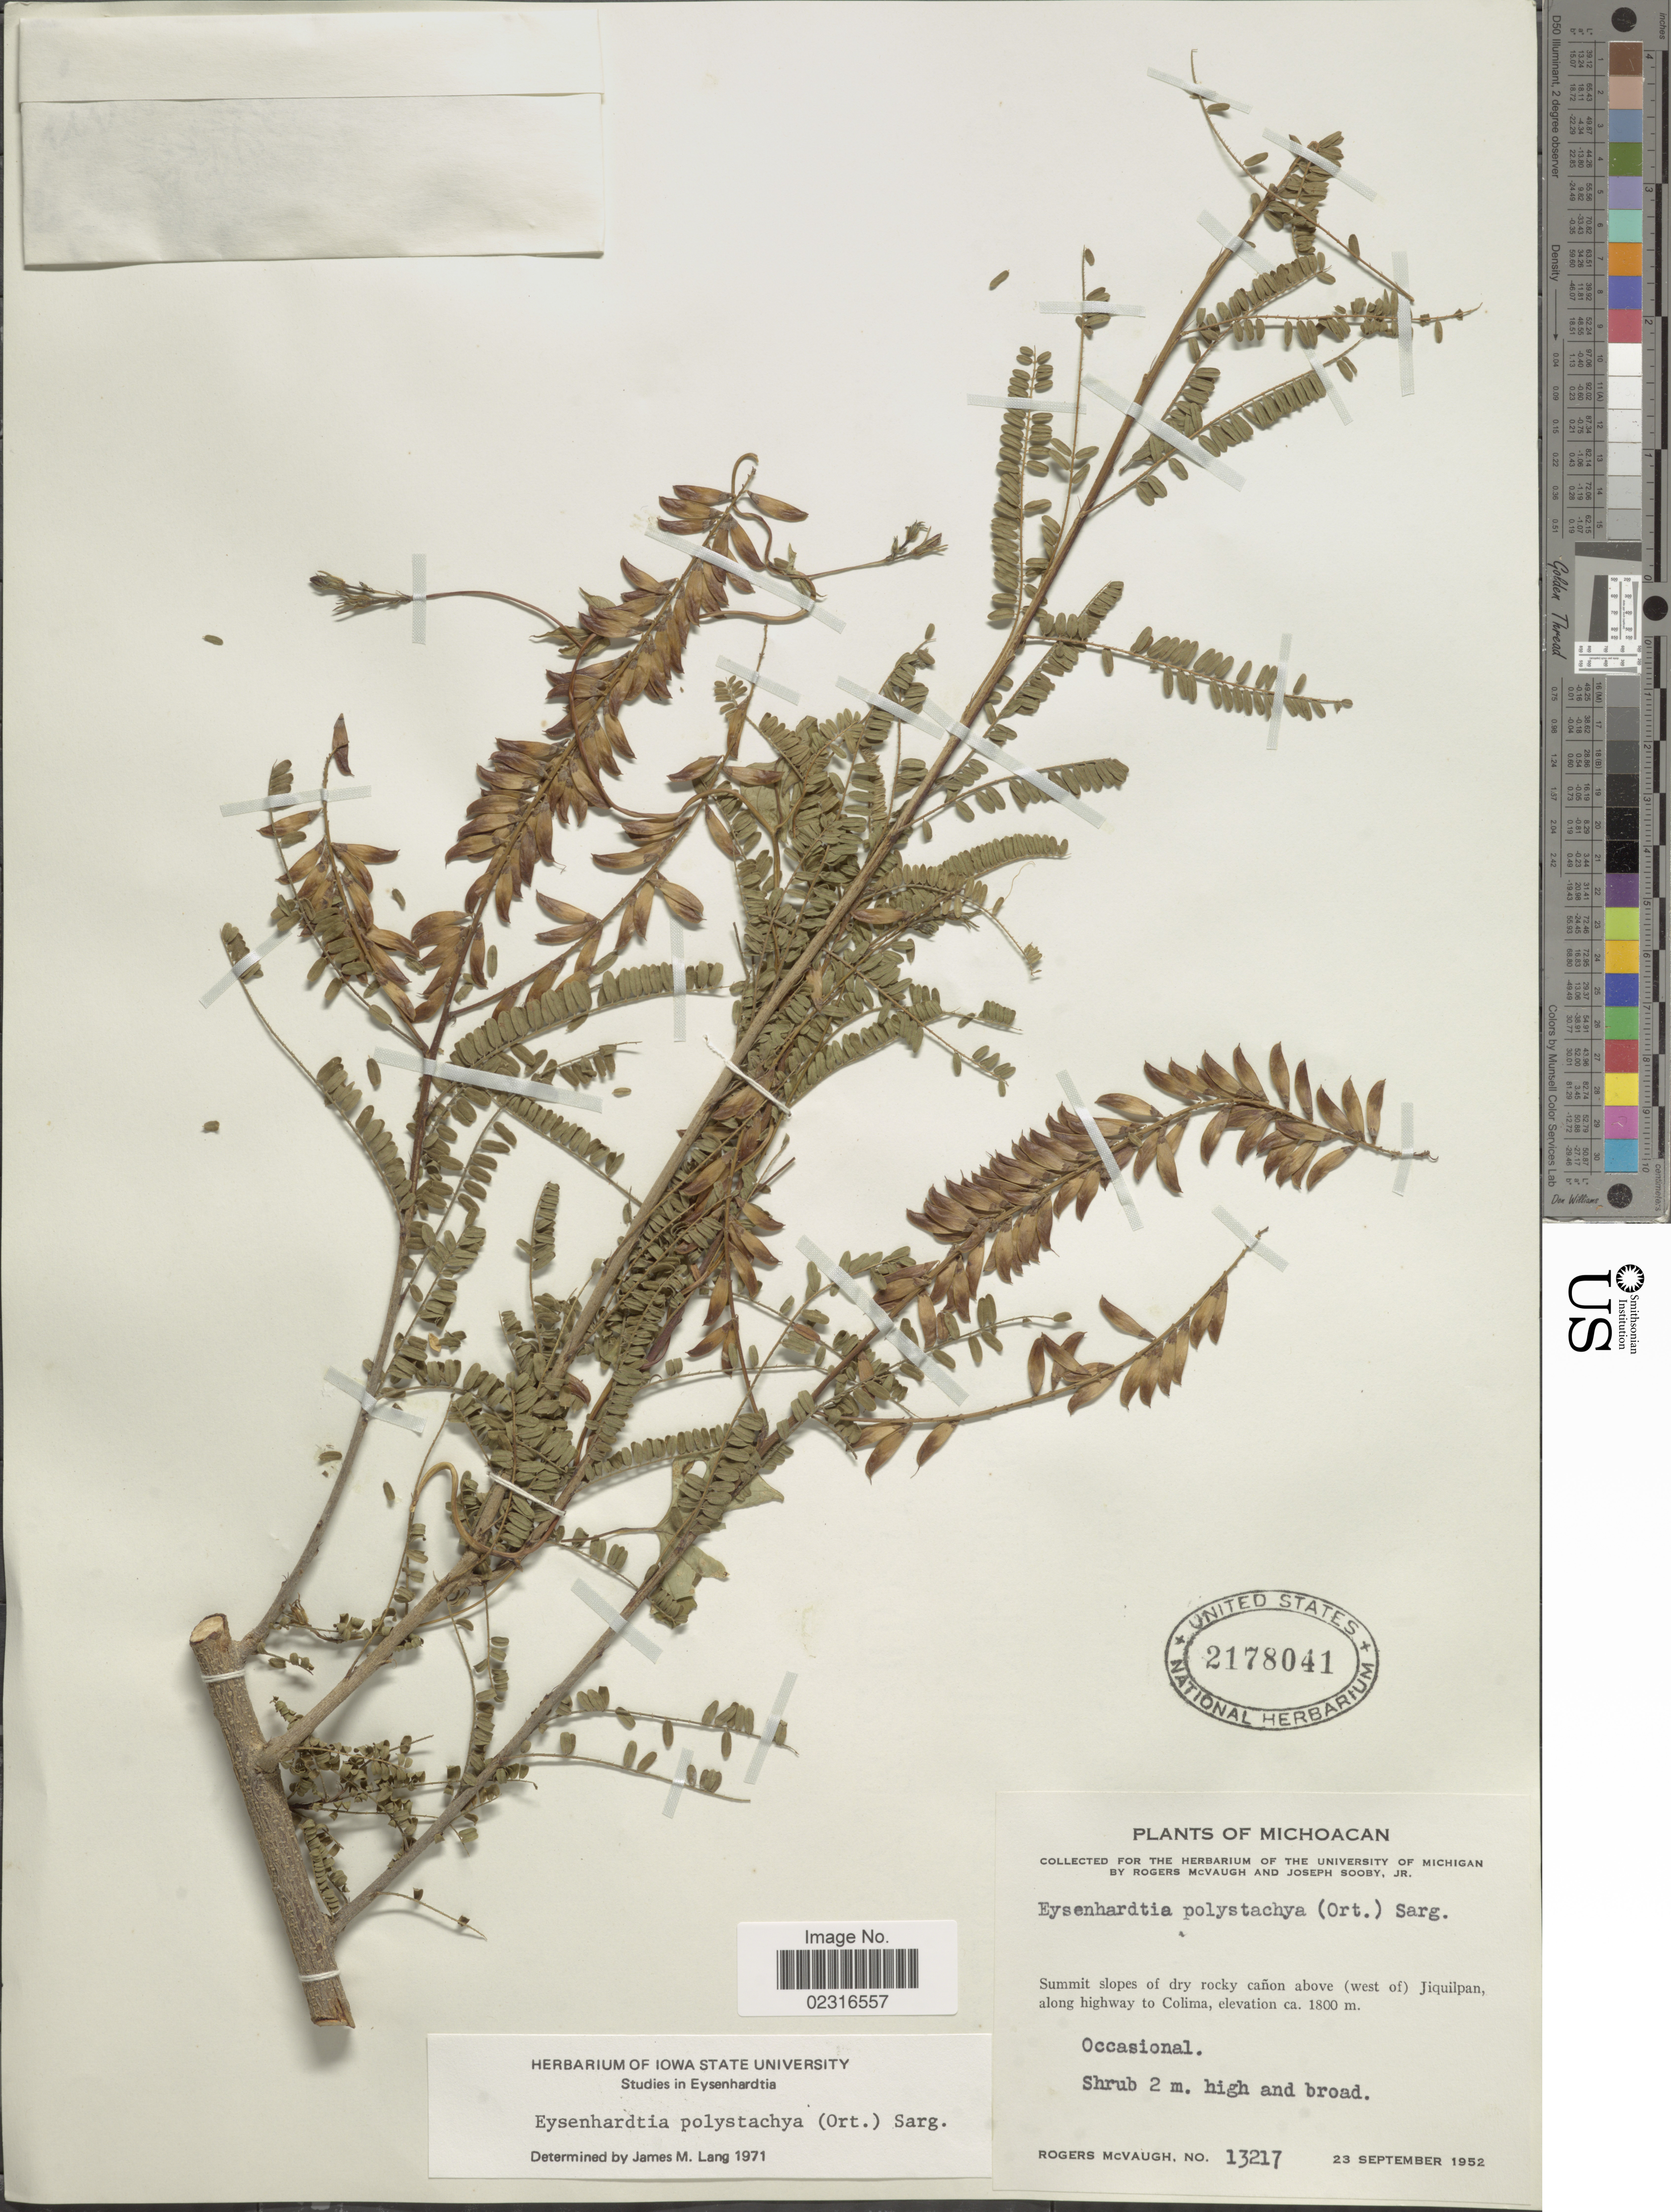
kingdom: Plantae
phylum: Tracheophyta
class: Magnoliopsida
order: Fabales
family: Fabaceae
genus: Eysenhardtia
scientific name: Eysenhardtia polystachya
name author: (Ortega) Sarg.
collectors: R. McVaugh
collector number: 13217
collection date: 1952-09-23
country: Mexico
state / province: Michoacán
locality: Michoacan. Summit slopes of dry rocky canon above (west of) Jiquilpan, along highway to Colima.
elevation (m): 1800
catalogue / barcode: US 2178041